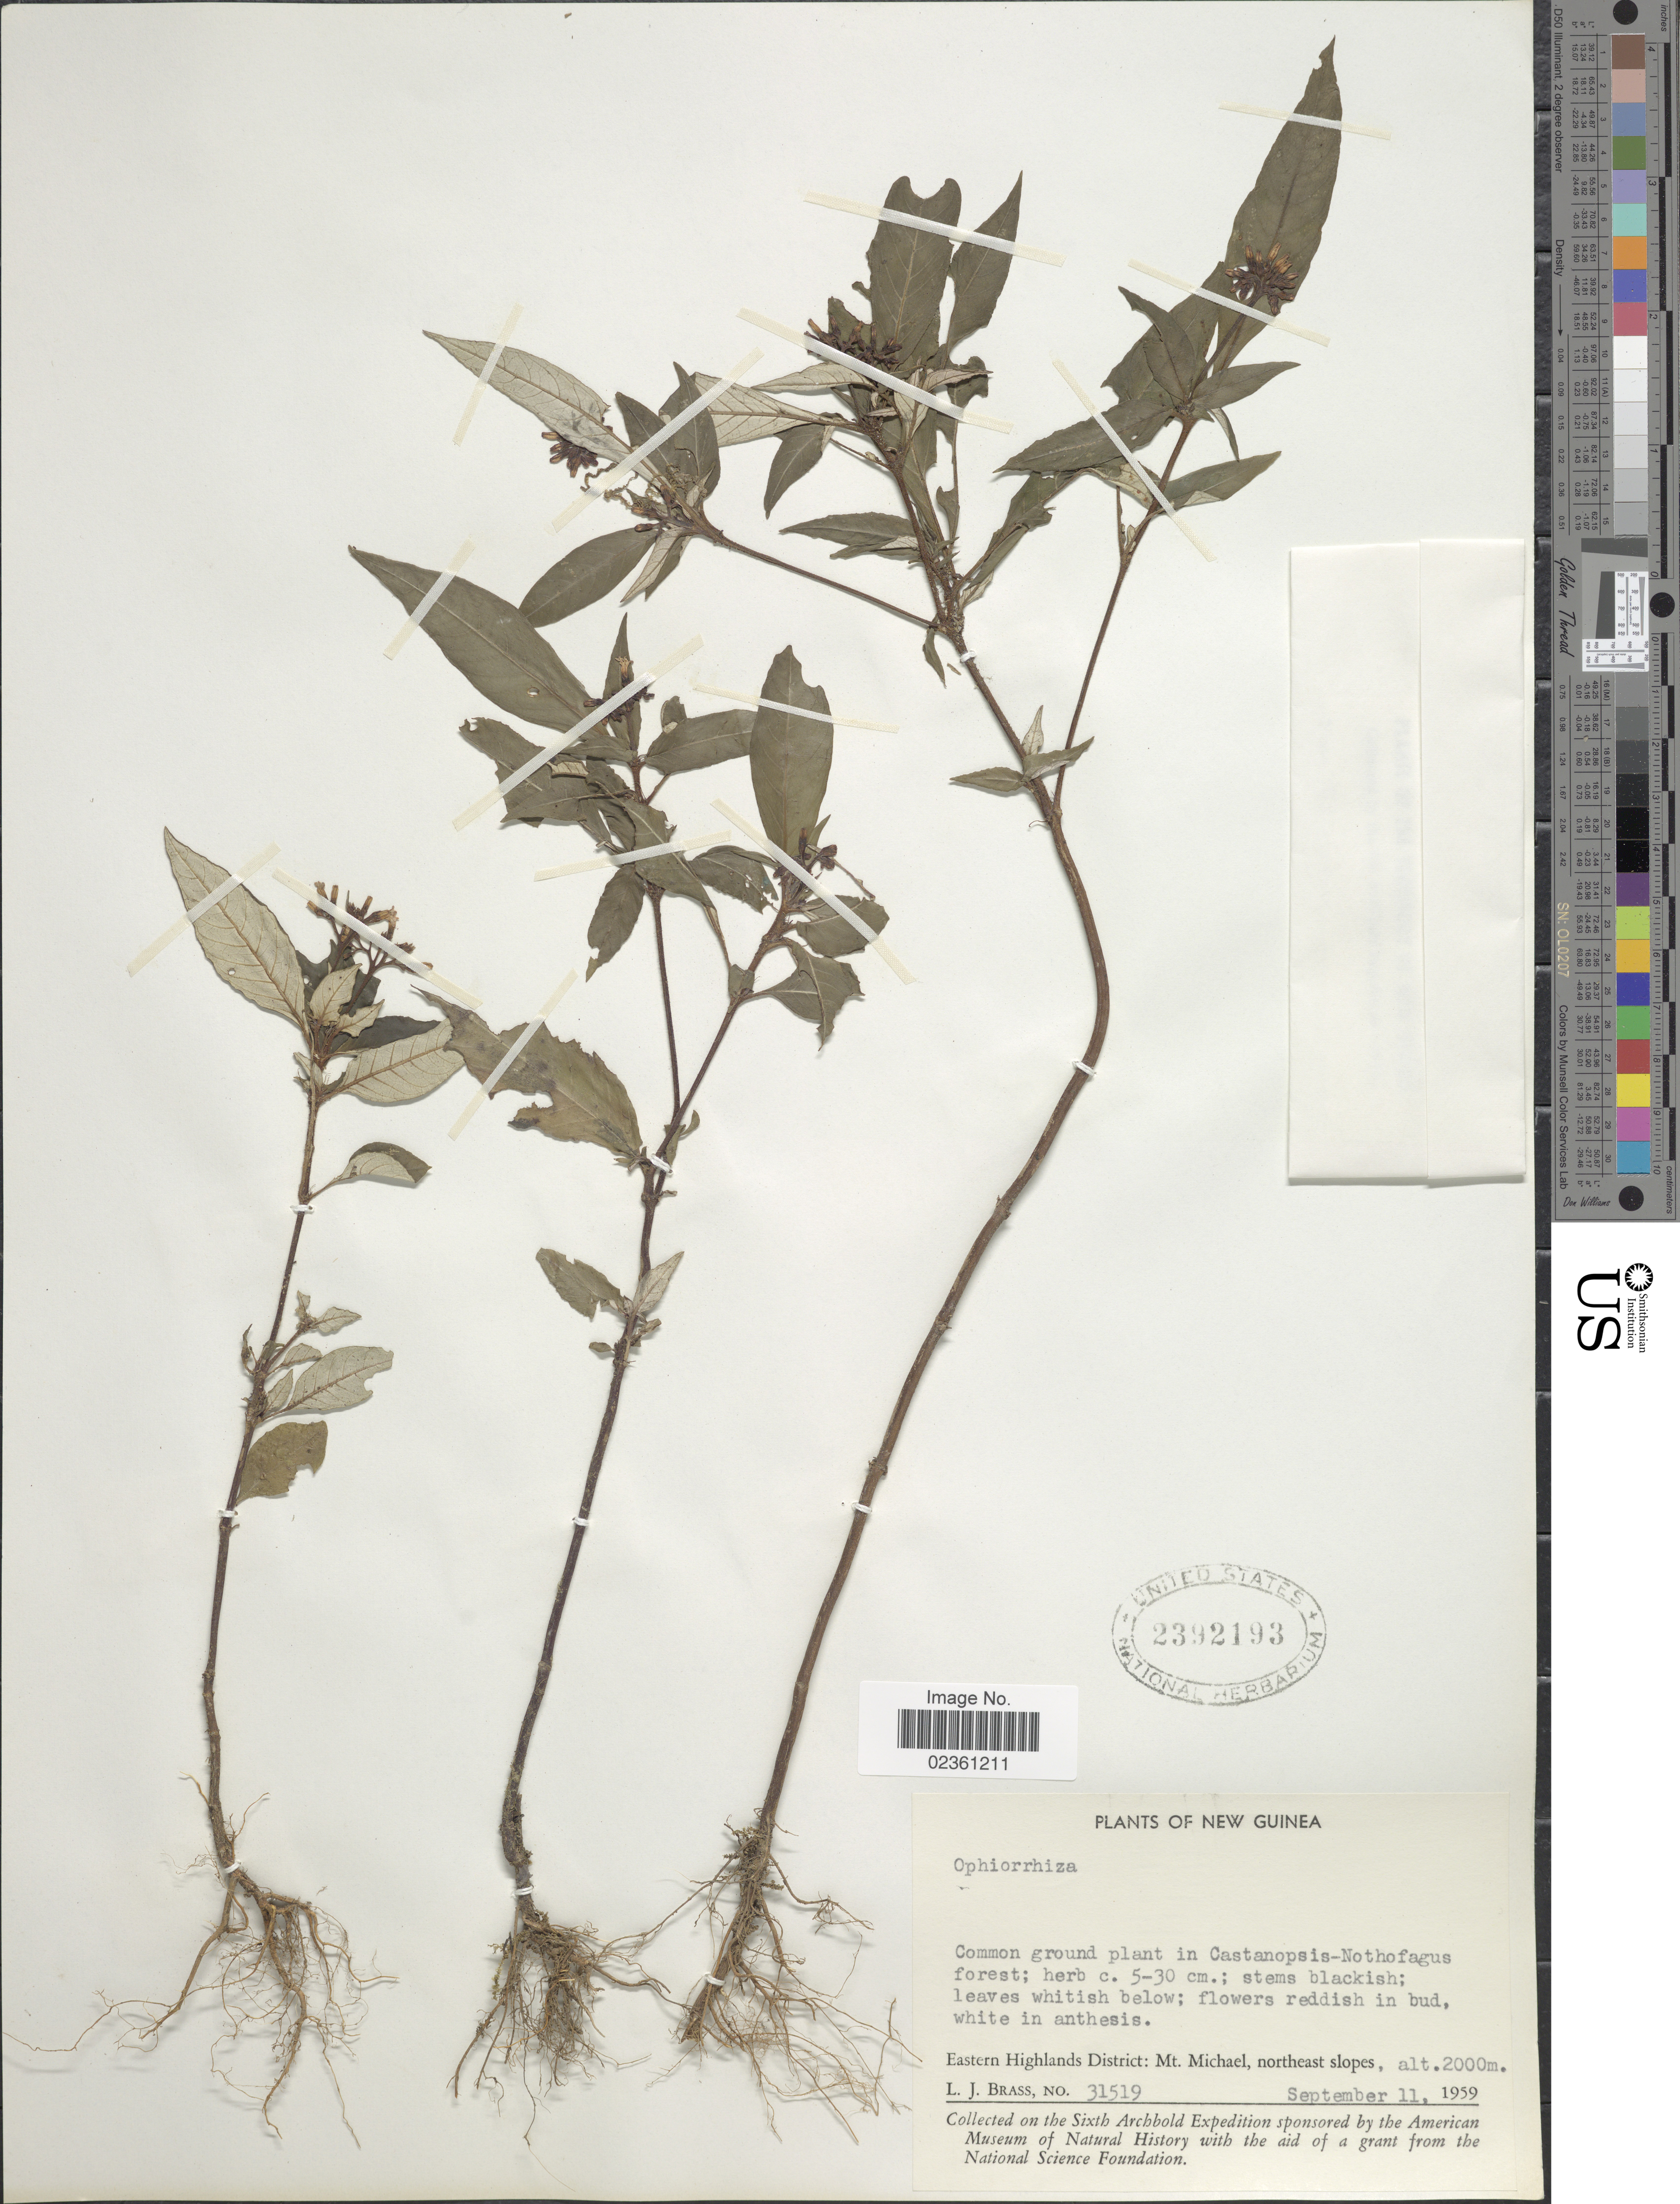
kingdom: Plantae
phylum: Tracheophyta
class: Magnoliopsida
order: Gentianales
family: Rubiaceae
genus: Ophiorrhiza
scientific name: Ophiorrhiza sp.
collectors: L. J. Brass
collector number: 31519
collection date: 1959-09-11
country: Papua New Guinea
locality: New Guinea, Common ground plant in Castanopsis-Nothofagus forest, Eastern Highlands District: Mt Michael, northeast slopes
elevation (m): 2000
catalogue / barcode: US 2392193